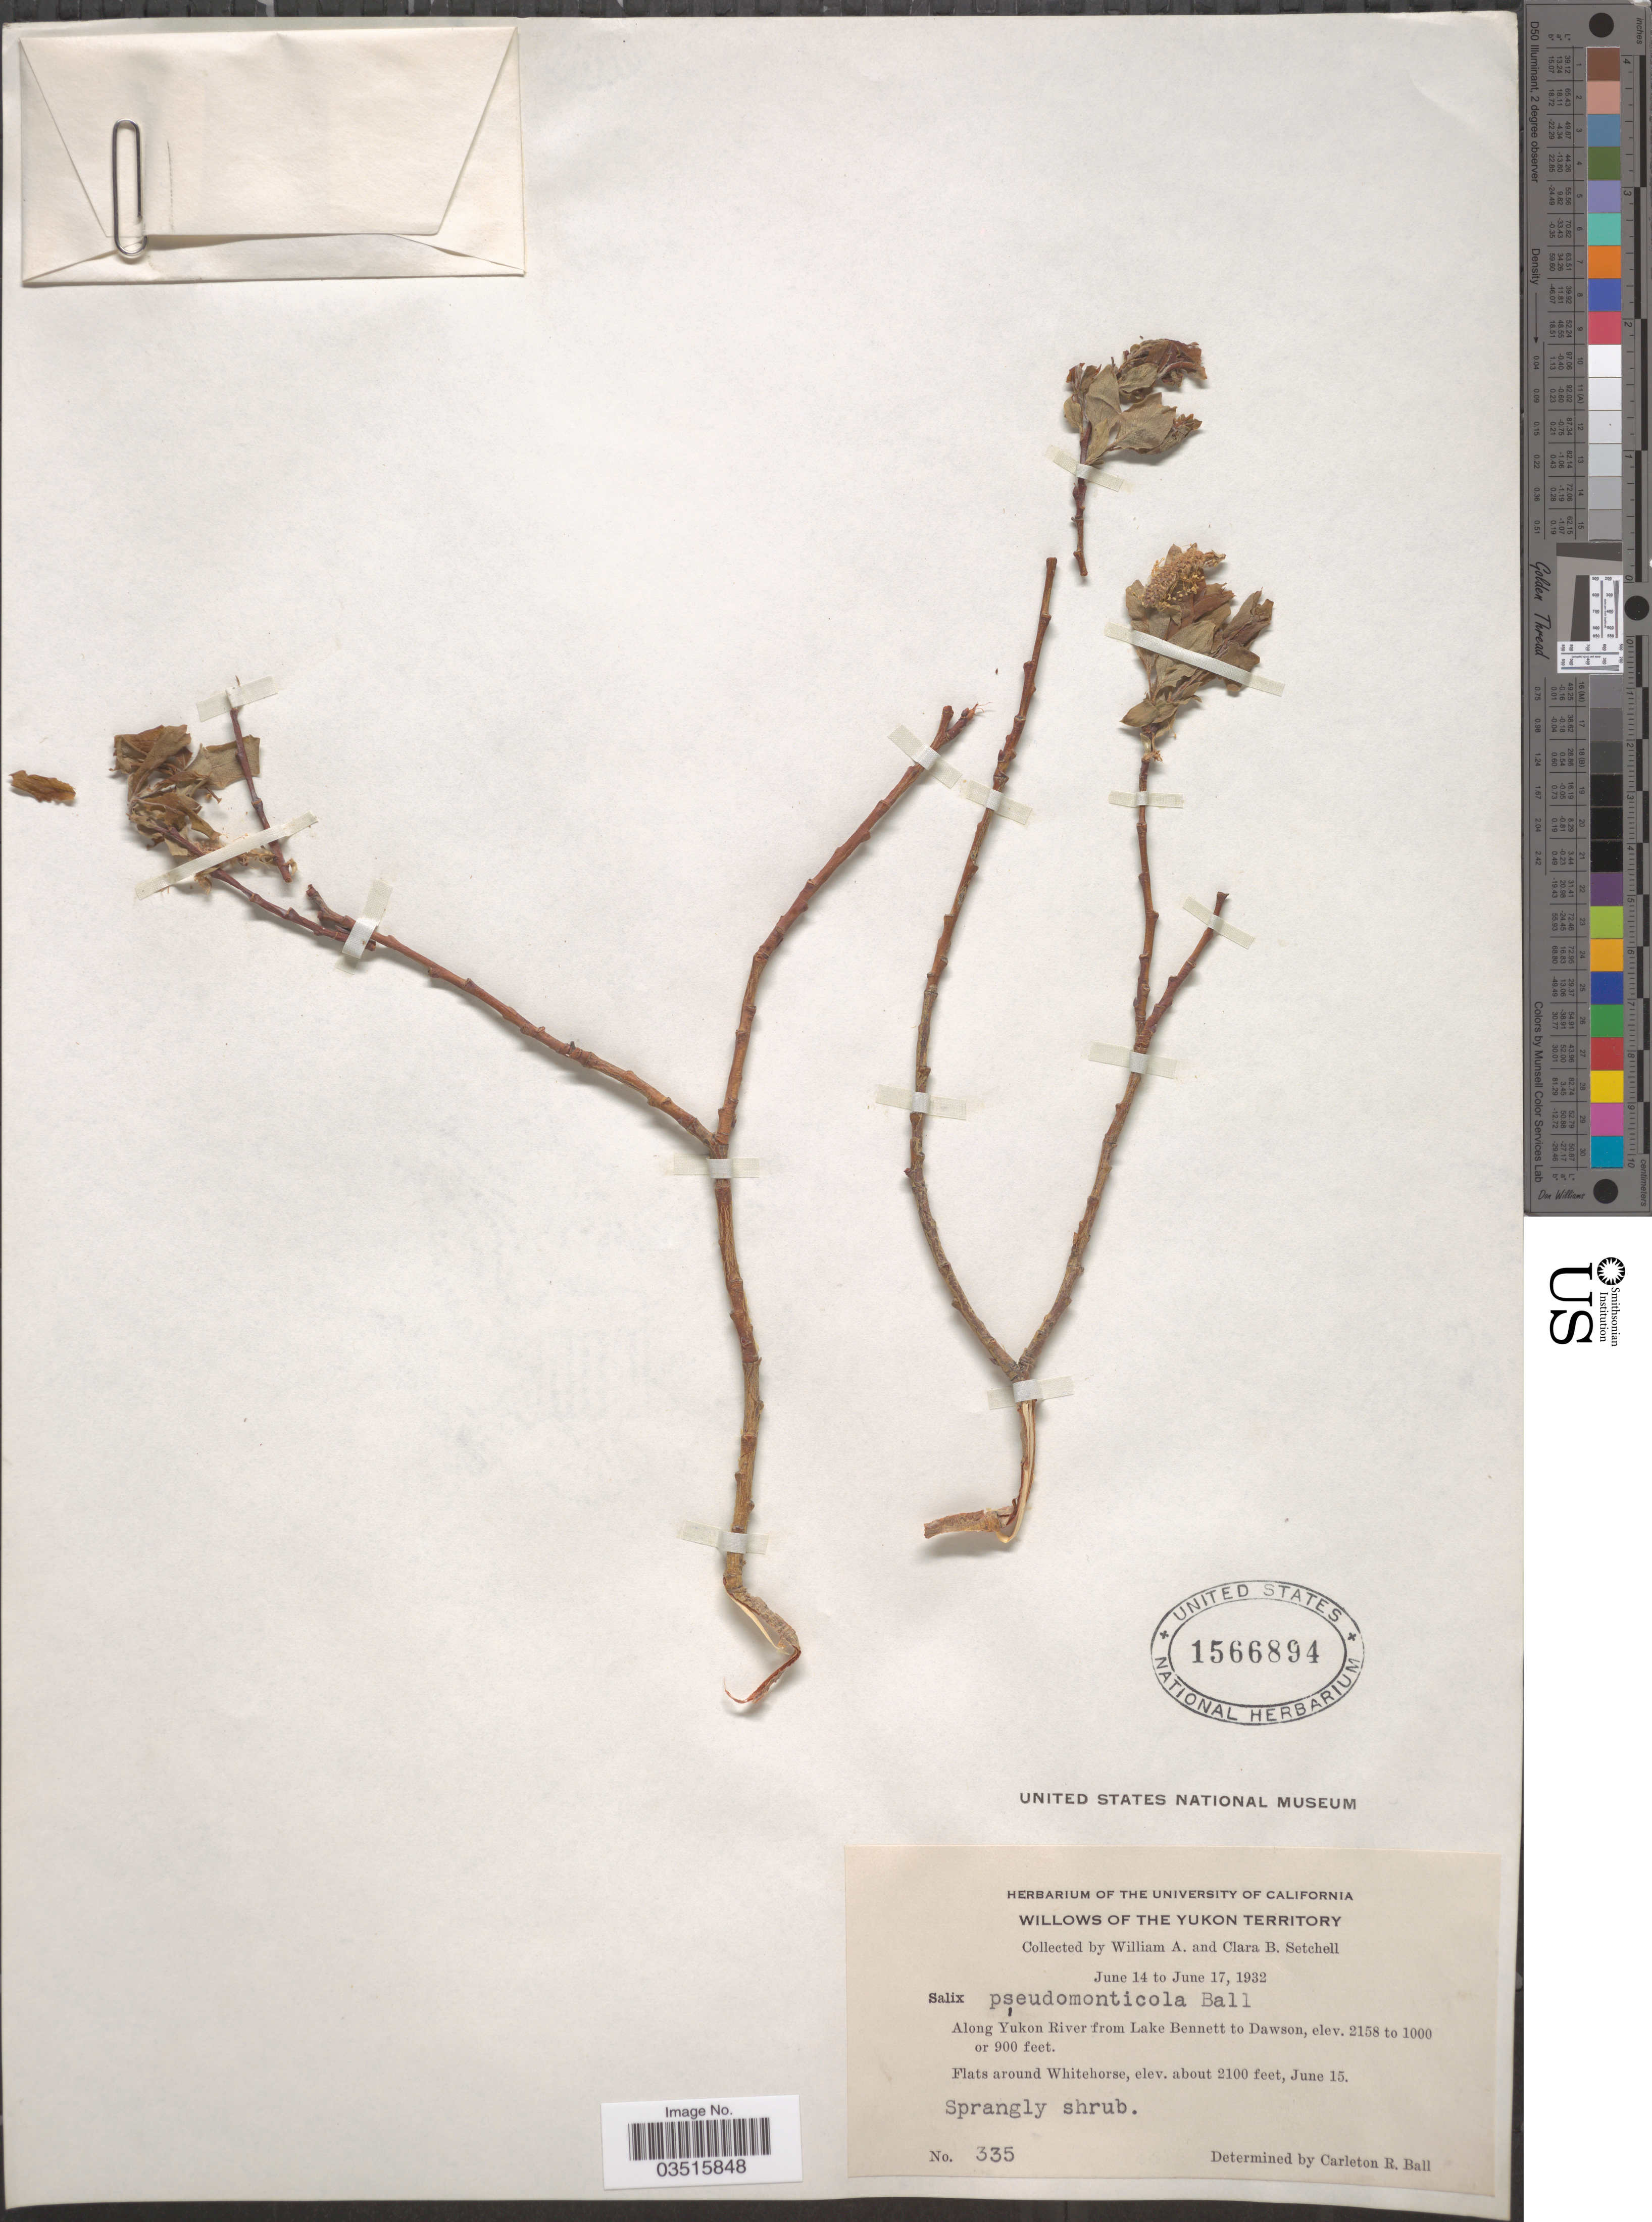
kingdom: Plantae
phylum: Tracheophyta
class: Magnoliopsida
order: Malpighiales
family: Salicaceae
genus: Salix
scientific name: Salix monticola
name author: Bebb.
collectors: W. Setchell & C. B. Setchell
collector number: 335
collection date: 1932-06-15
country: Canada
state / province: Yukon Territory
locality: Along Yukon River from Lake Bennett to Dawson. Flats around Whitehorse.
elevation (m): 274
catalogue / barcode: US 1566894